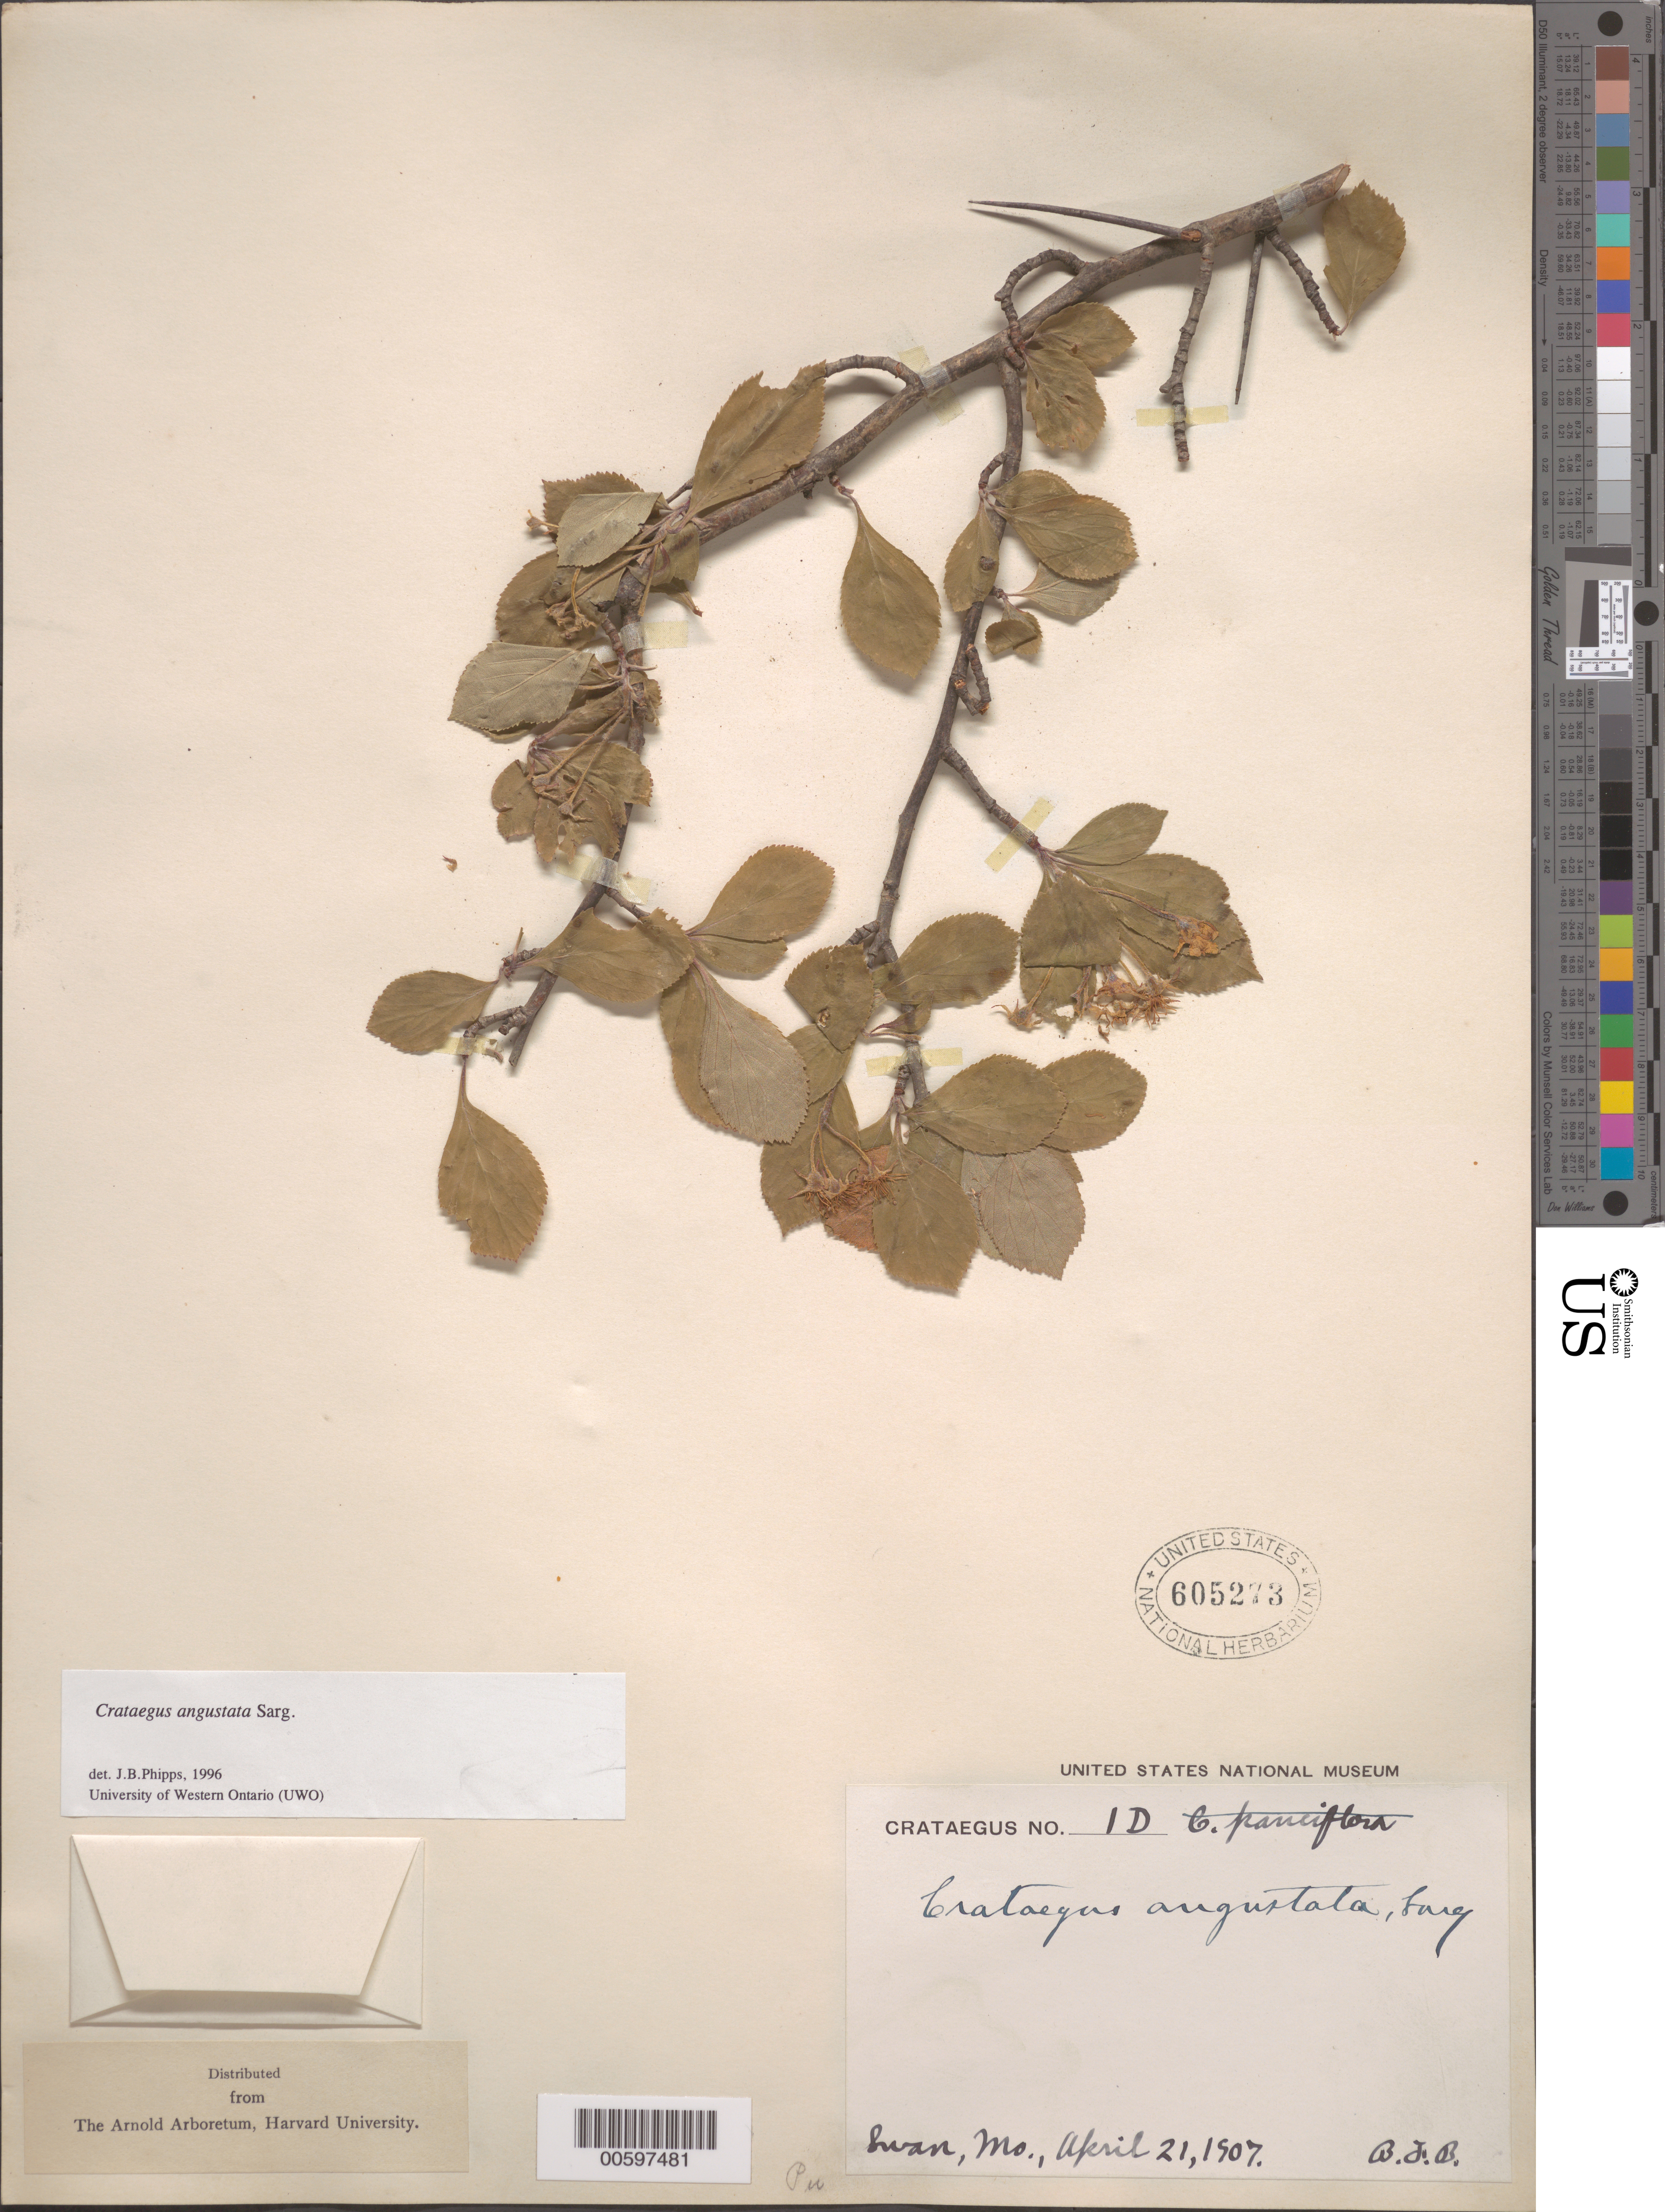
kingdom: Plantae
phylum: Tracheophyta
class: Magnoliopsida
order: Rosales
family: Rosaceae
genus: Crataegus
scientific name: Crataegus angustata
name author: Sarg.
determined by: Phipps, James B., (UWO), University of Western Ontario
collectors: B. F. Bush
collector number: Crat. No 1D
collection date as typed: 21 Apr 1907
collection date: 1907-04-21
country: United States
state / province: Missouri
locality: Swan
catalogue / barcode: US 605273